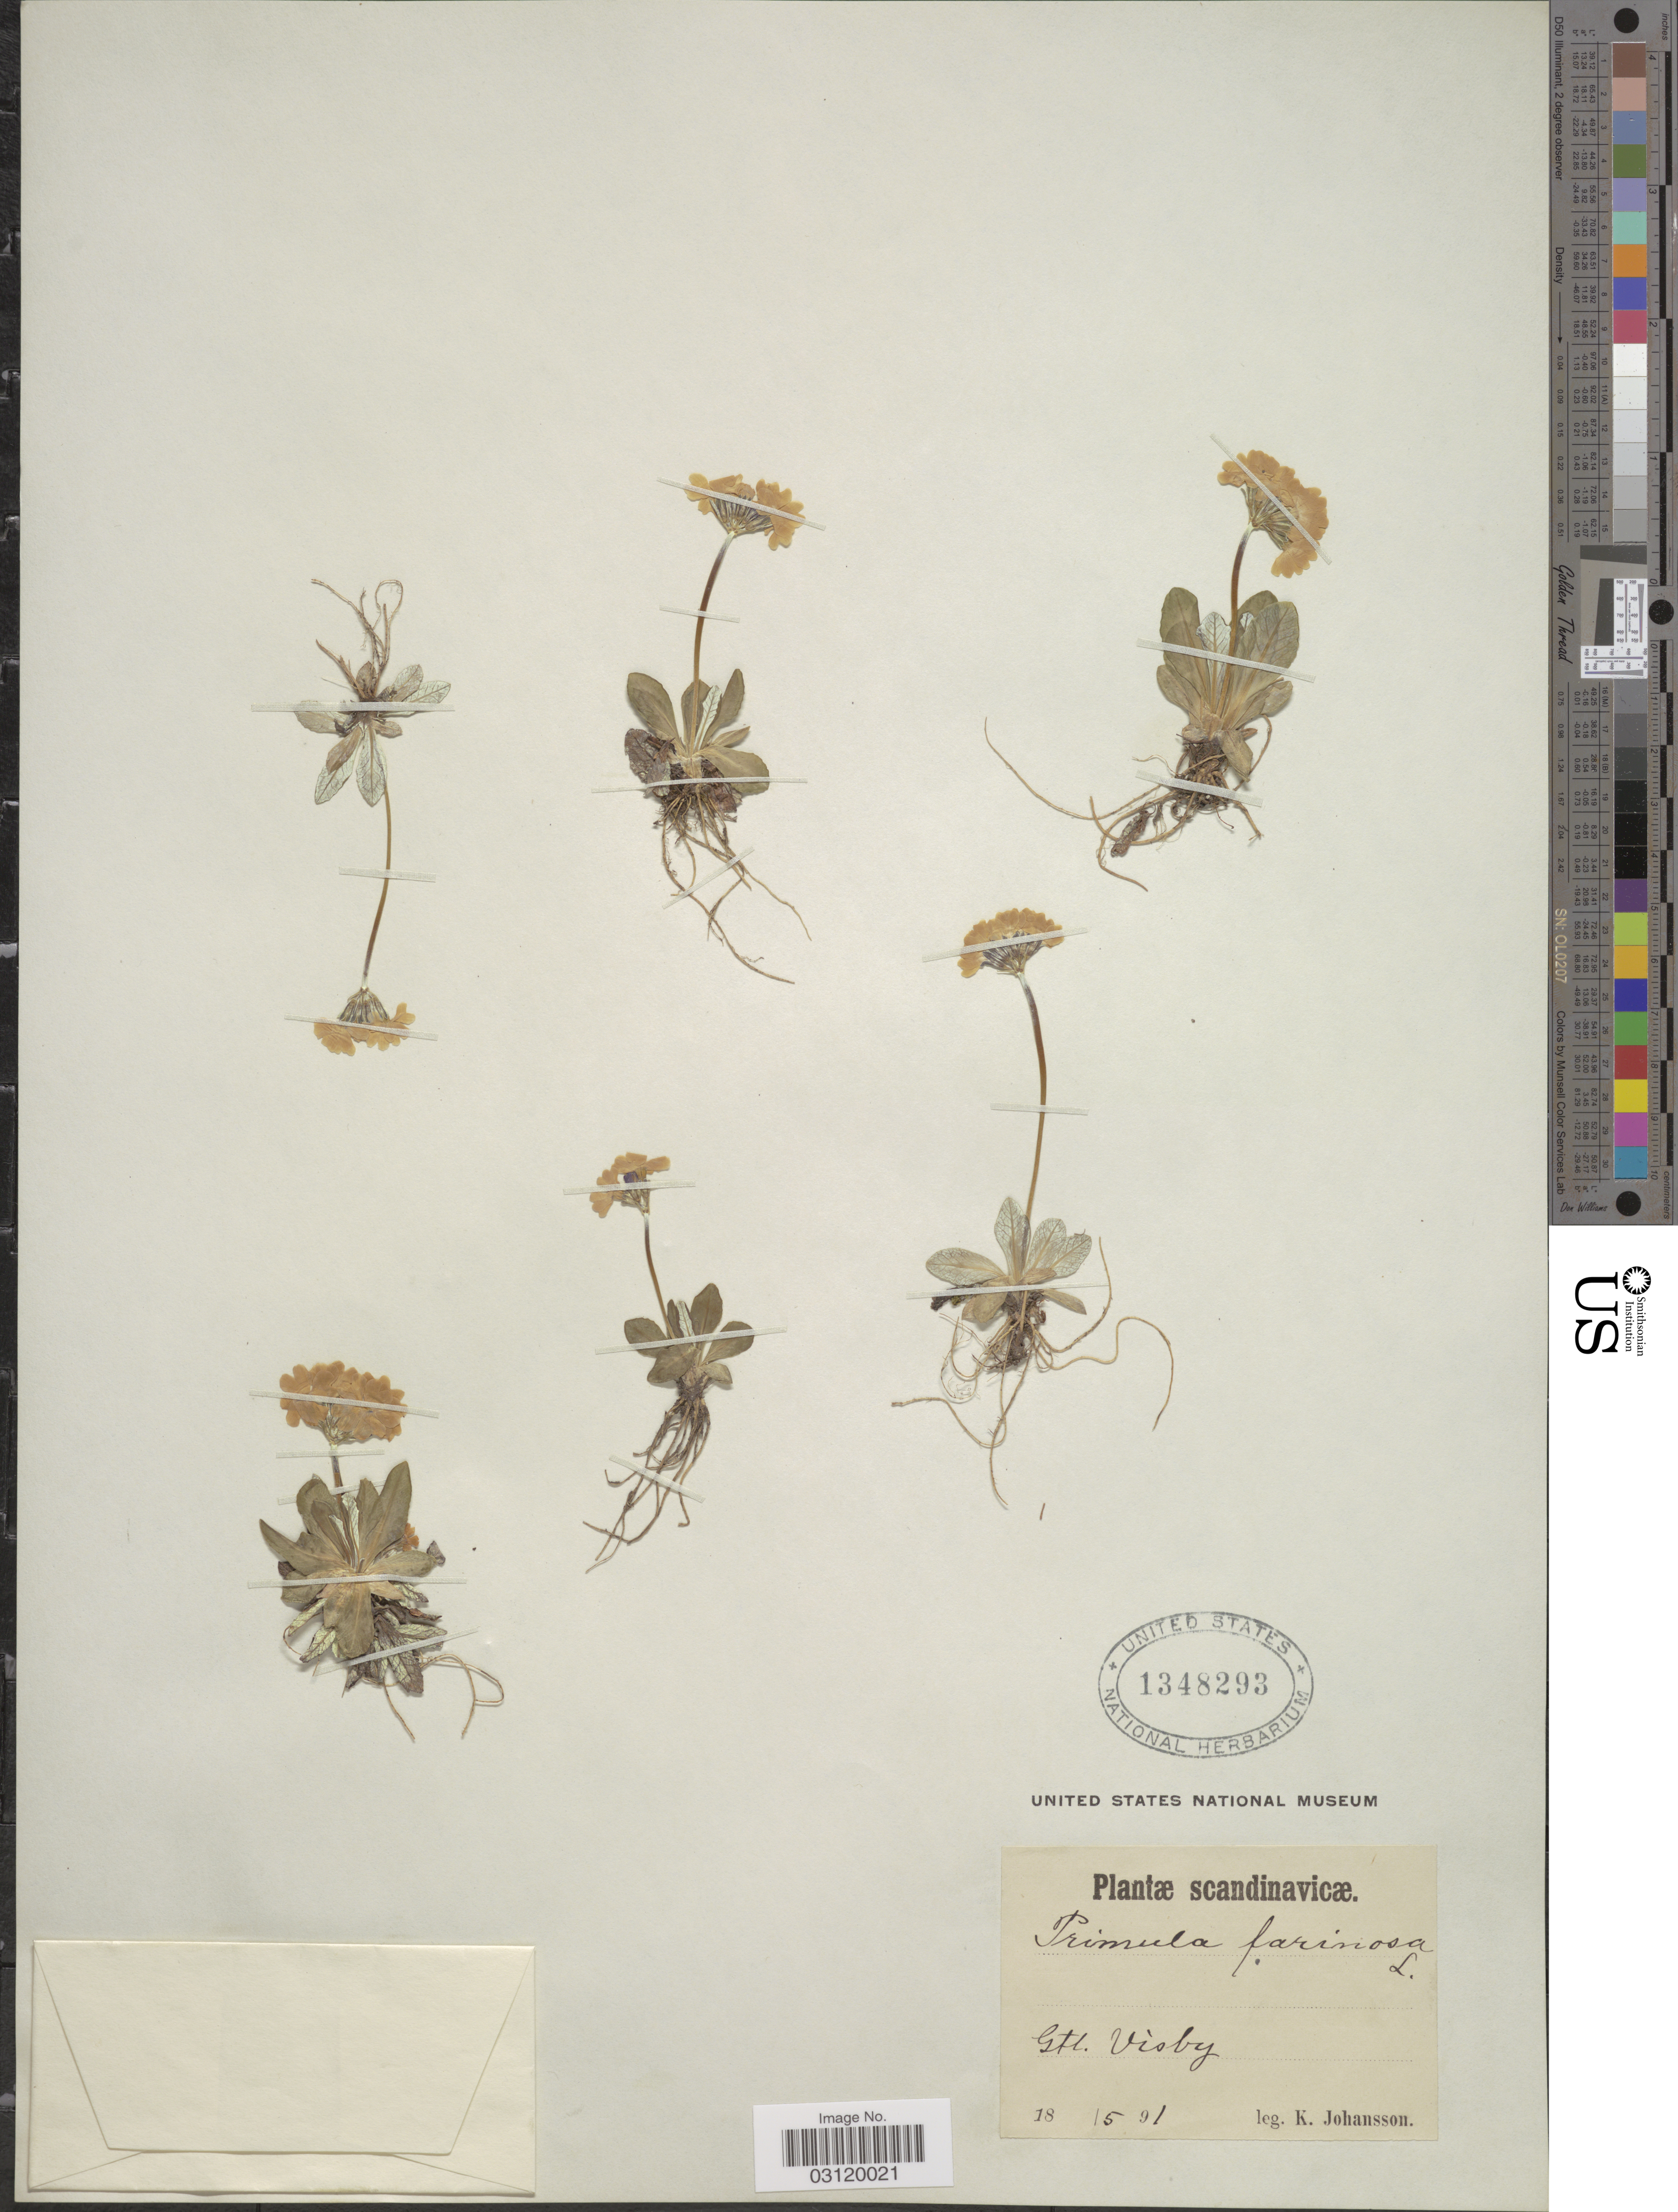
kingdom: Plantae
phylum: Tracheophyta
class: Magnoliopsida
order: Ericales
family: Primulaceae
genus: Primula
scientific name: Primula farinosa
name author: L.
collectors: K. Johansson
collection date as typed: Transcribed d/m/y: 18/5/91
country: Sweden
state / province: Gotland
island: Gotland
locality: Scandinavicæ. Gtl. Visby.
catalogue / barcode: US 1348293